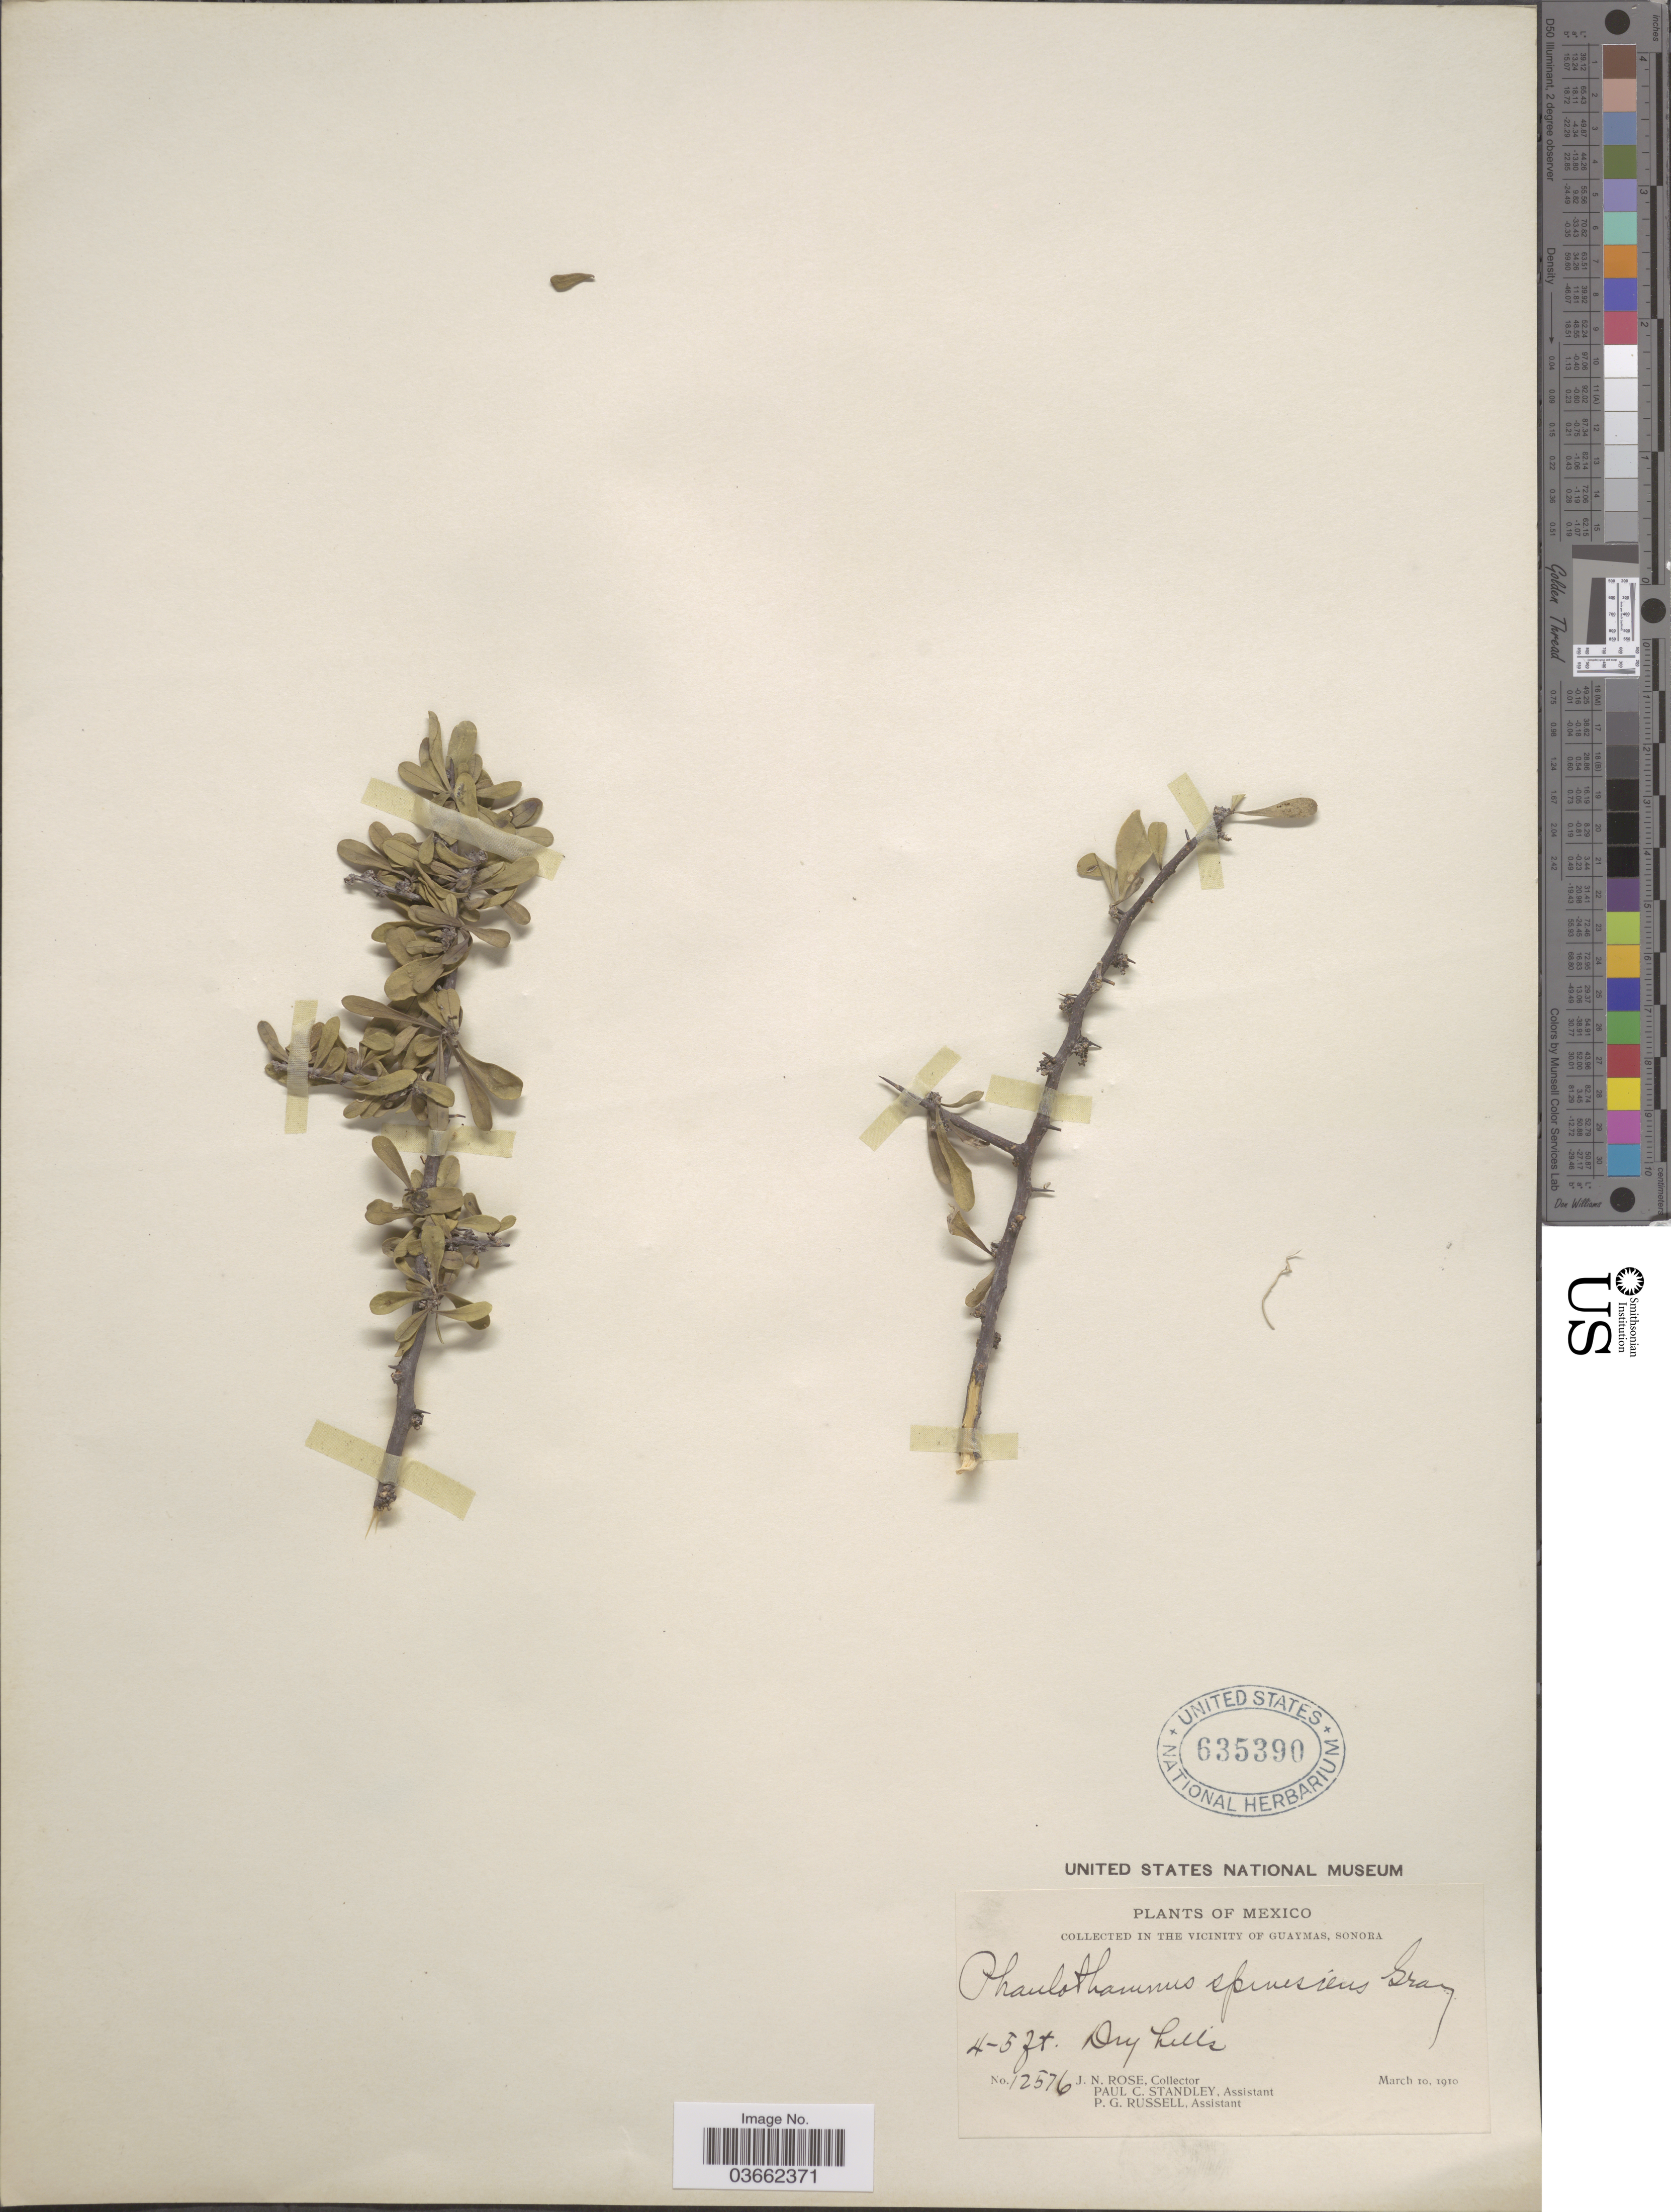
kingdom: Plantae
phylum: Tracheophyta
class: Magnoliopsida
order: Caryophyllales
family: Achatocarpaceae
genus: Phaulothamnus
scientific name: Phaulothamnus spinescens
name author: A. Gray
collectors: J. N. Rose, P. C. Standley & P. G. Russell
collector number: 12576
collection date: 1910-03-10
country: Mexico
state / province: Sonora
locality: In the vicinity of Guaymas. Dry hills.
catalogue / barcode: US 635390